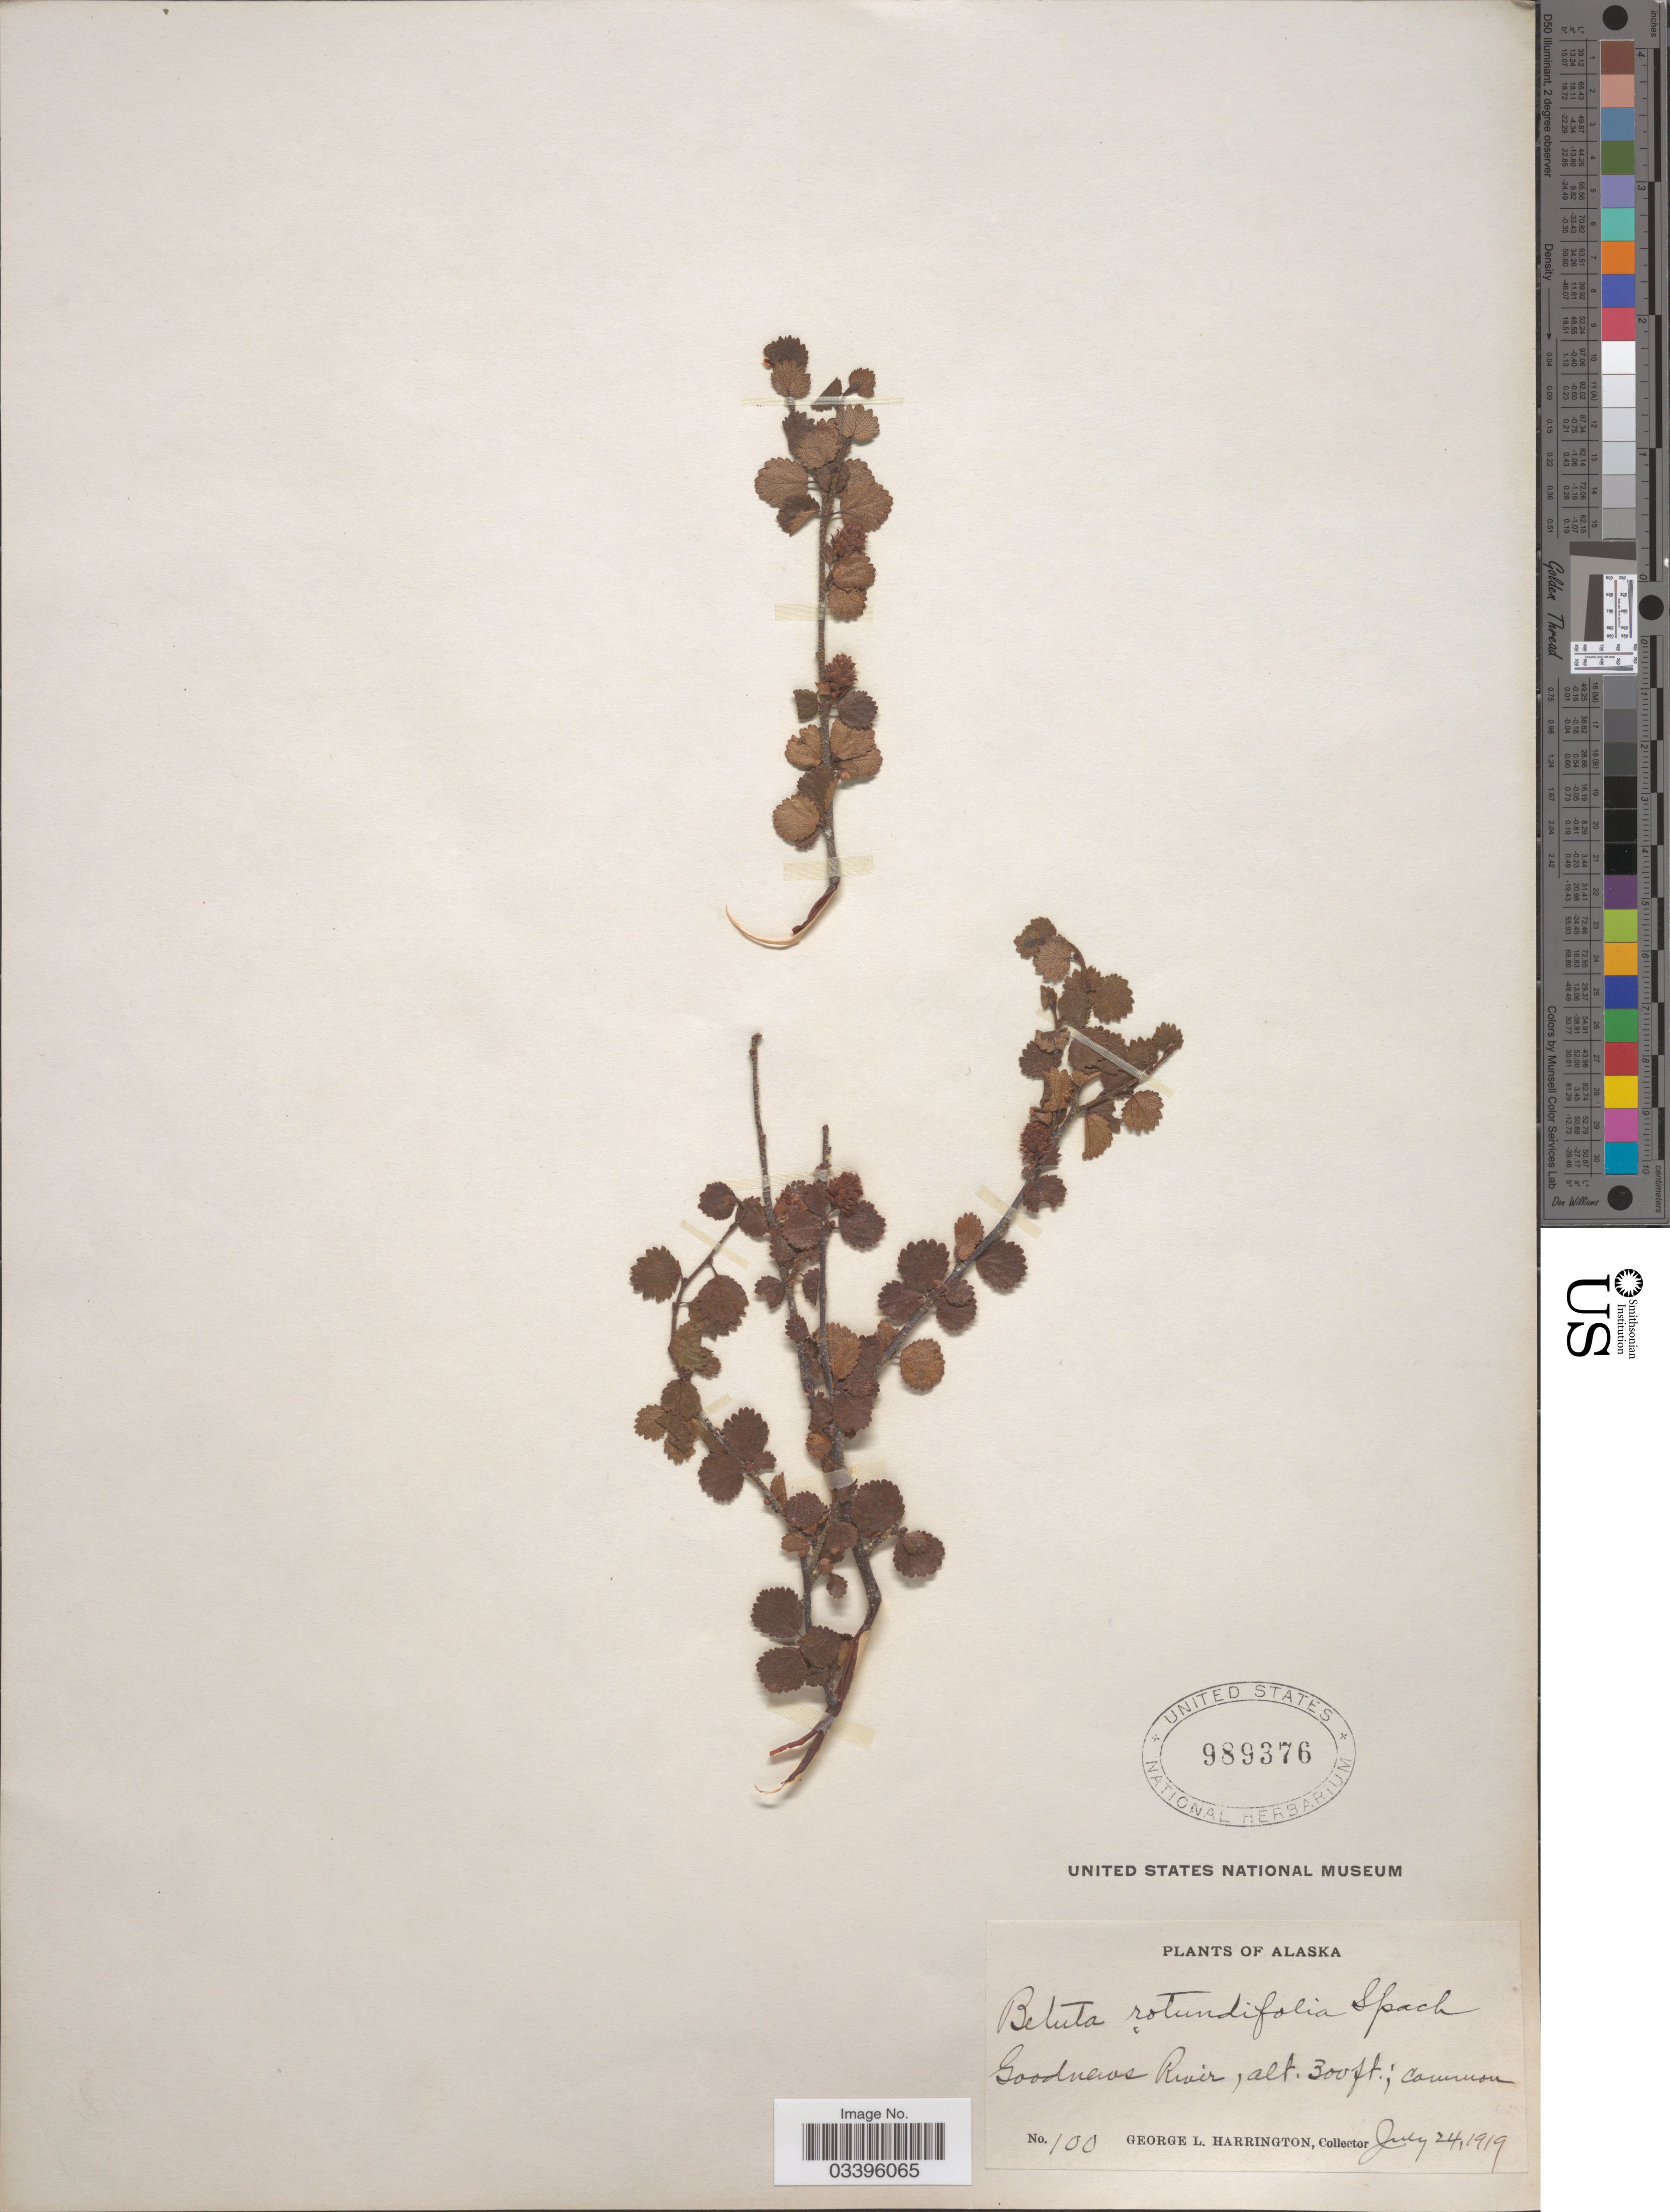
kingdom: Plantae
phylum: Tracheophyta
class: Magnoliopsida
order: Fagales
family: Betulaceae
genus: Betula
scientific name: Betula nana subsp. exilis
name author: L.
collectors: G. Harrington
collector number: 100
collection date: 1919-07-24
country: United States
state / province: Alaska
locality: Goodnews River.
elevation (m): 91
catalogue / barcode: US 989376